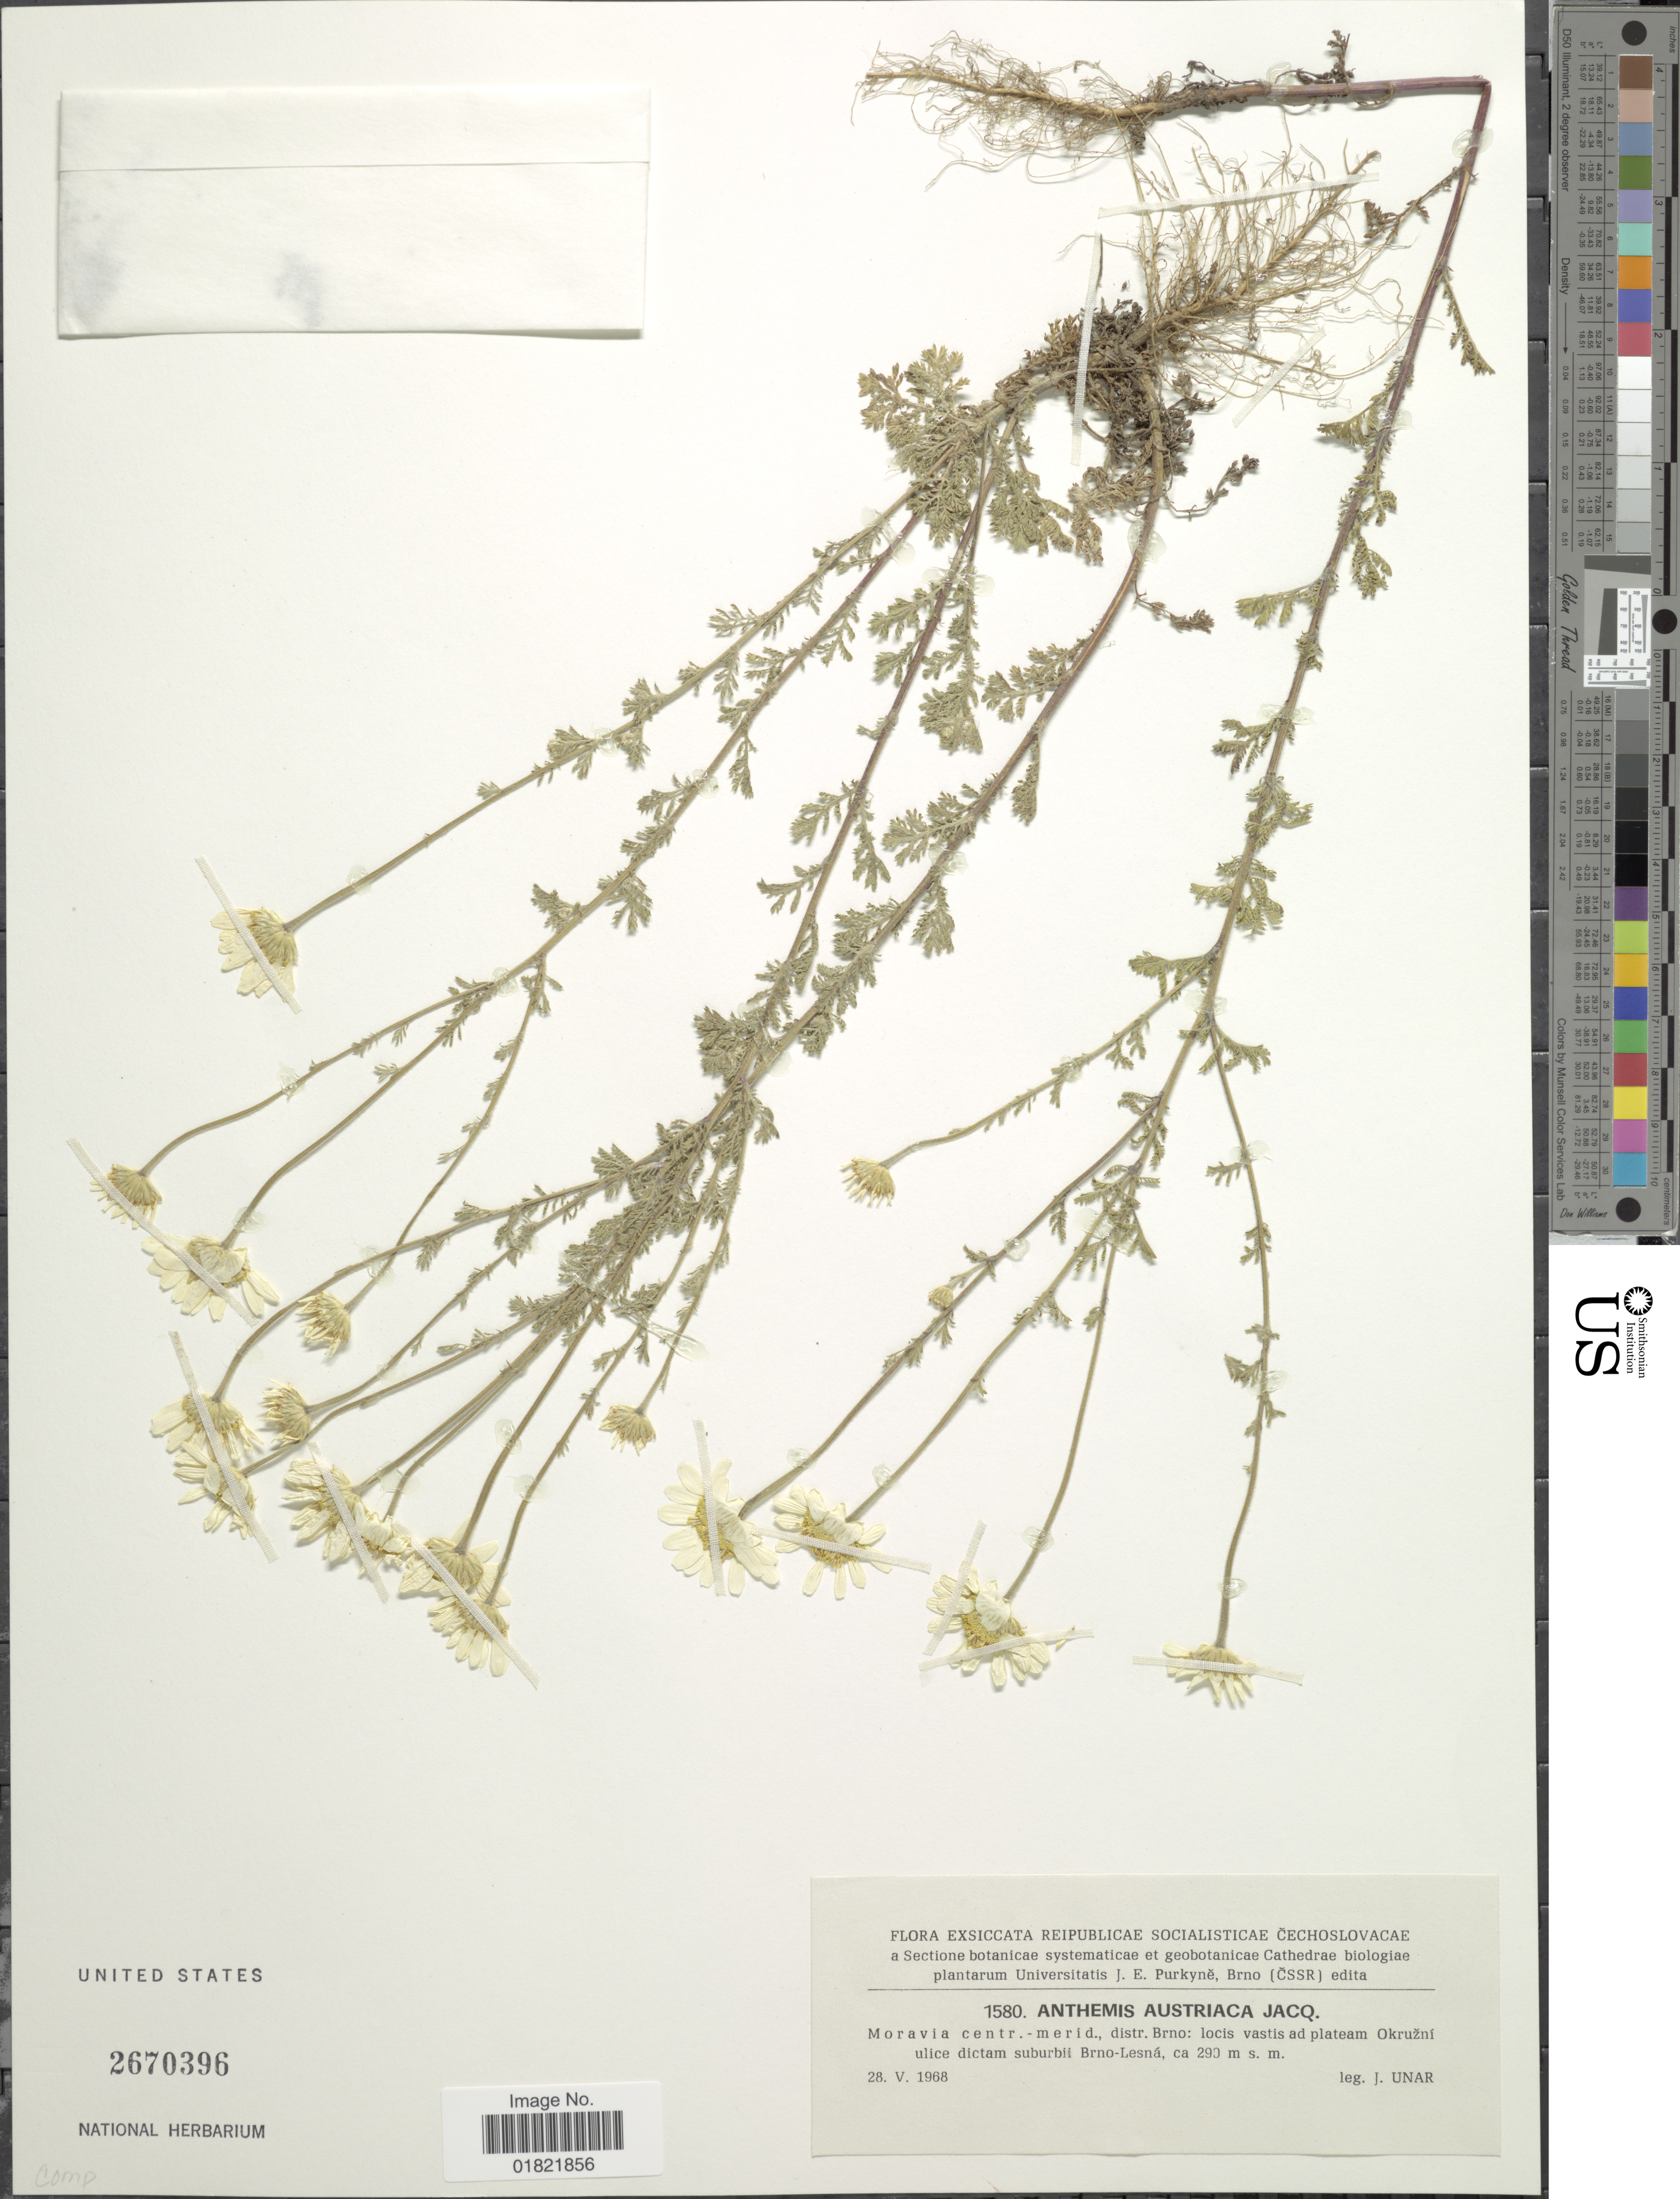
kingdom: Plantae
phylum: Tracheophyta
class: Magnoliopsida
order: Asterales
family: Asteraceae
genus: Anthemis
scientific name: Anthemis austriaca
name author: Jacq.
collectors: J. Unar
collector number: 1580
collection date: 1968-05-28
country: Czechia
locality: Reipublicae Socialisticae Cechoslovacae, Moravia centr. merid. distr. Brno: locis vastis ad plateam Okruzni ulice dictam suburbii Brno-Lesna [interpreted]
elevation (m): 299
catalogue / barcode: US 2670396